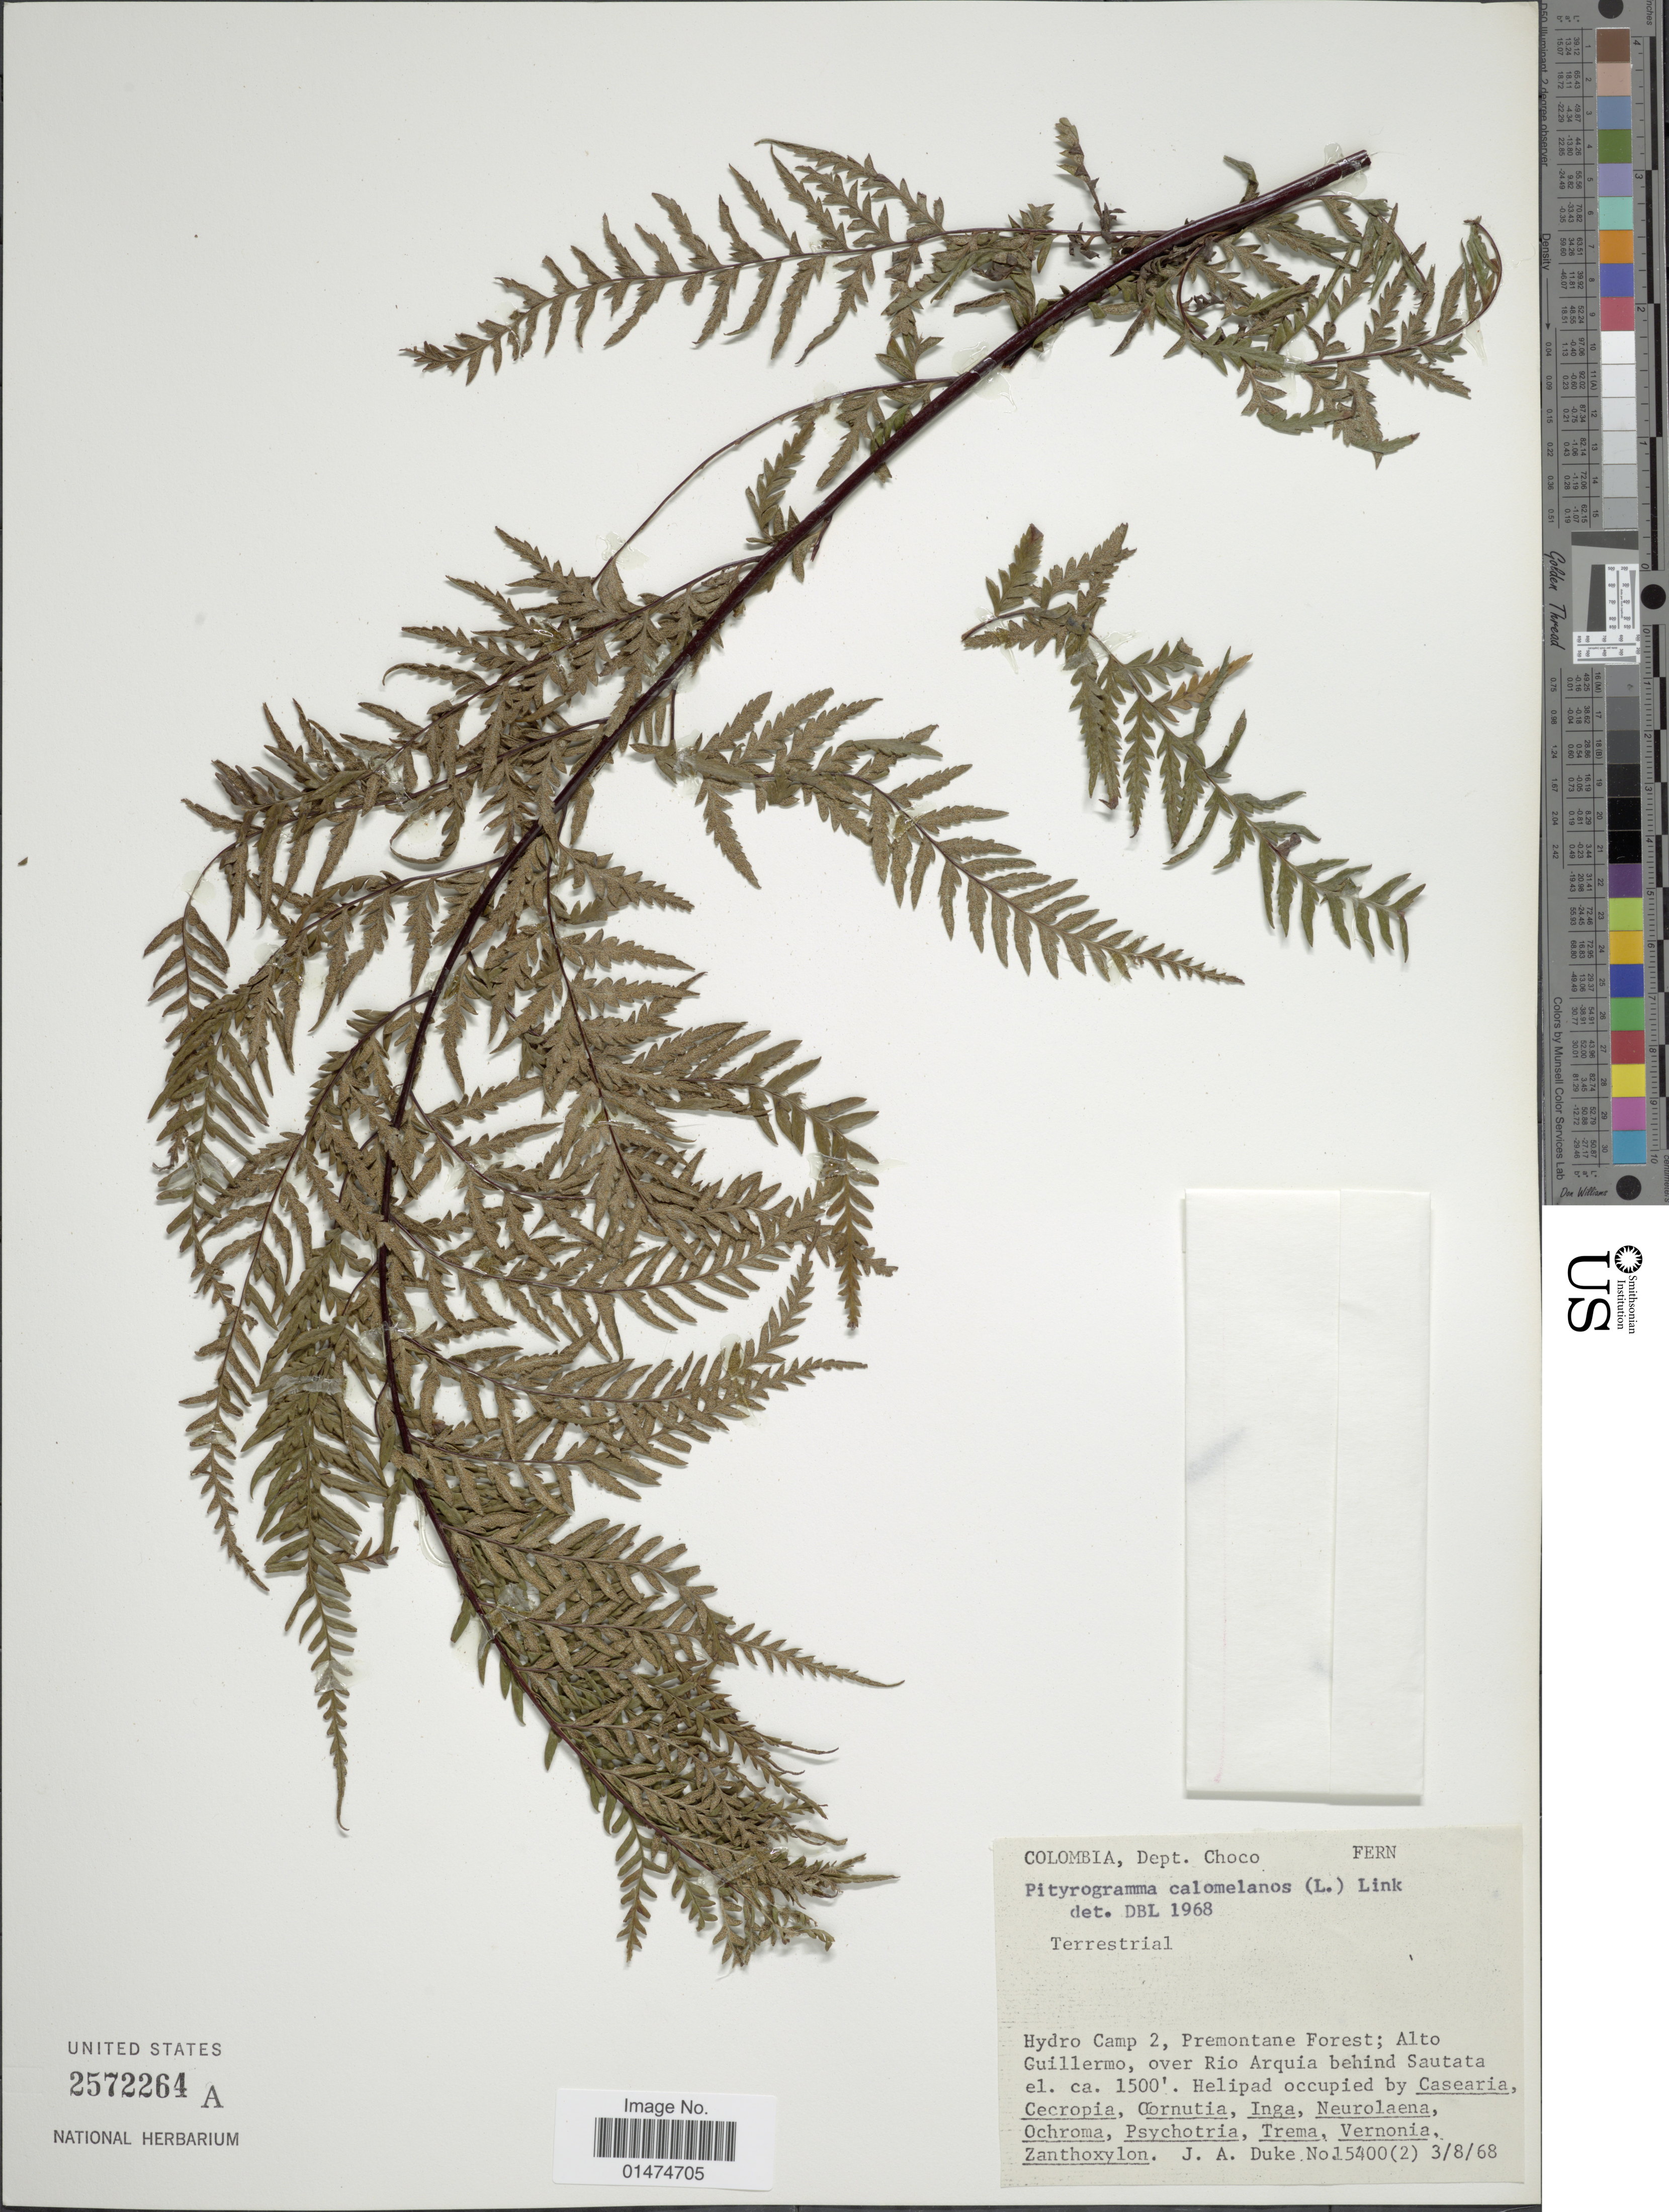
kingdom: Plantae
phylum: Tracheophyta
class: Polypodiopsida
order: Polypodiales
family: Pteridaceae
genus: Pityrogramma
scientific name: Pityrogramma calomelanos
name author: (L.) Link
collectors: J. A. Duke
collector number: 15400 (2)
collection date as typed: Transcribed d/m/y: 3/8/68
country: Colombia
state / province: Chocó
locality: Dept. Choco, hydro camp 2, preomontane forest; alto Guillermo, over Rio Arquia nehind Sautata.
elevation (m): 1500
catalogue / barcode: US 2572264A